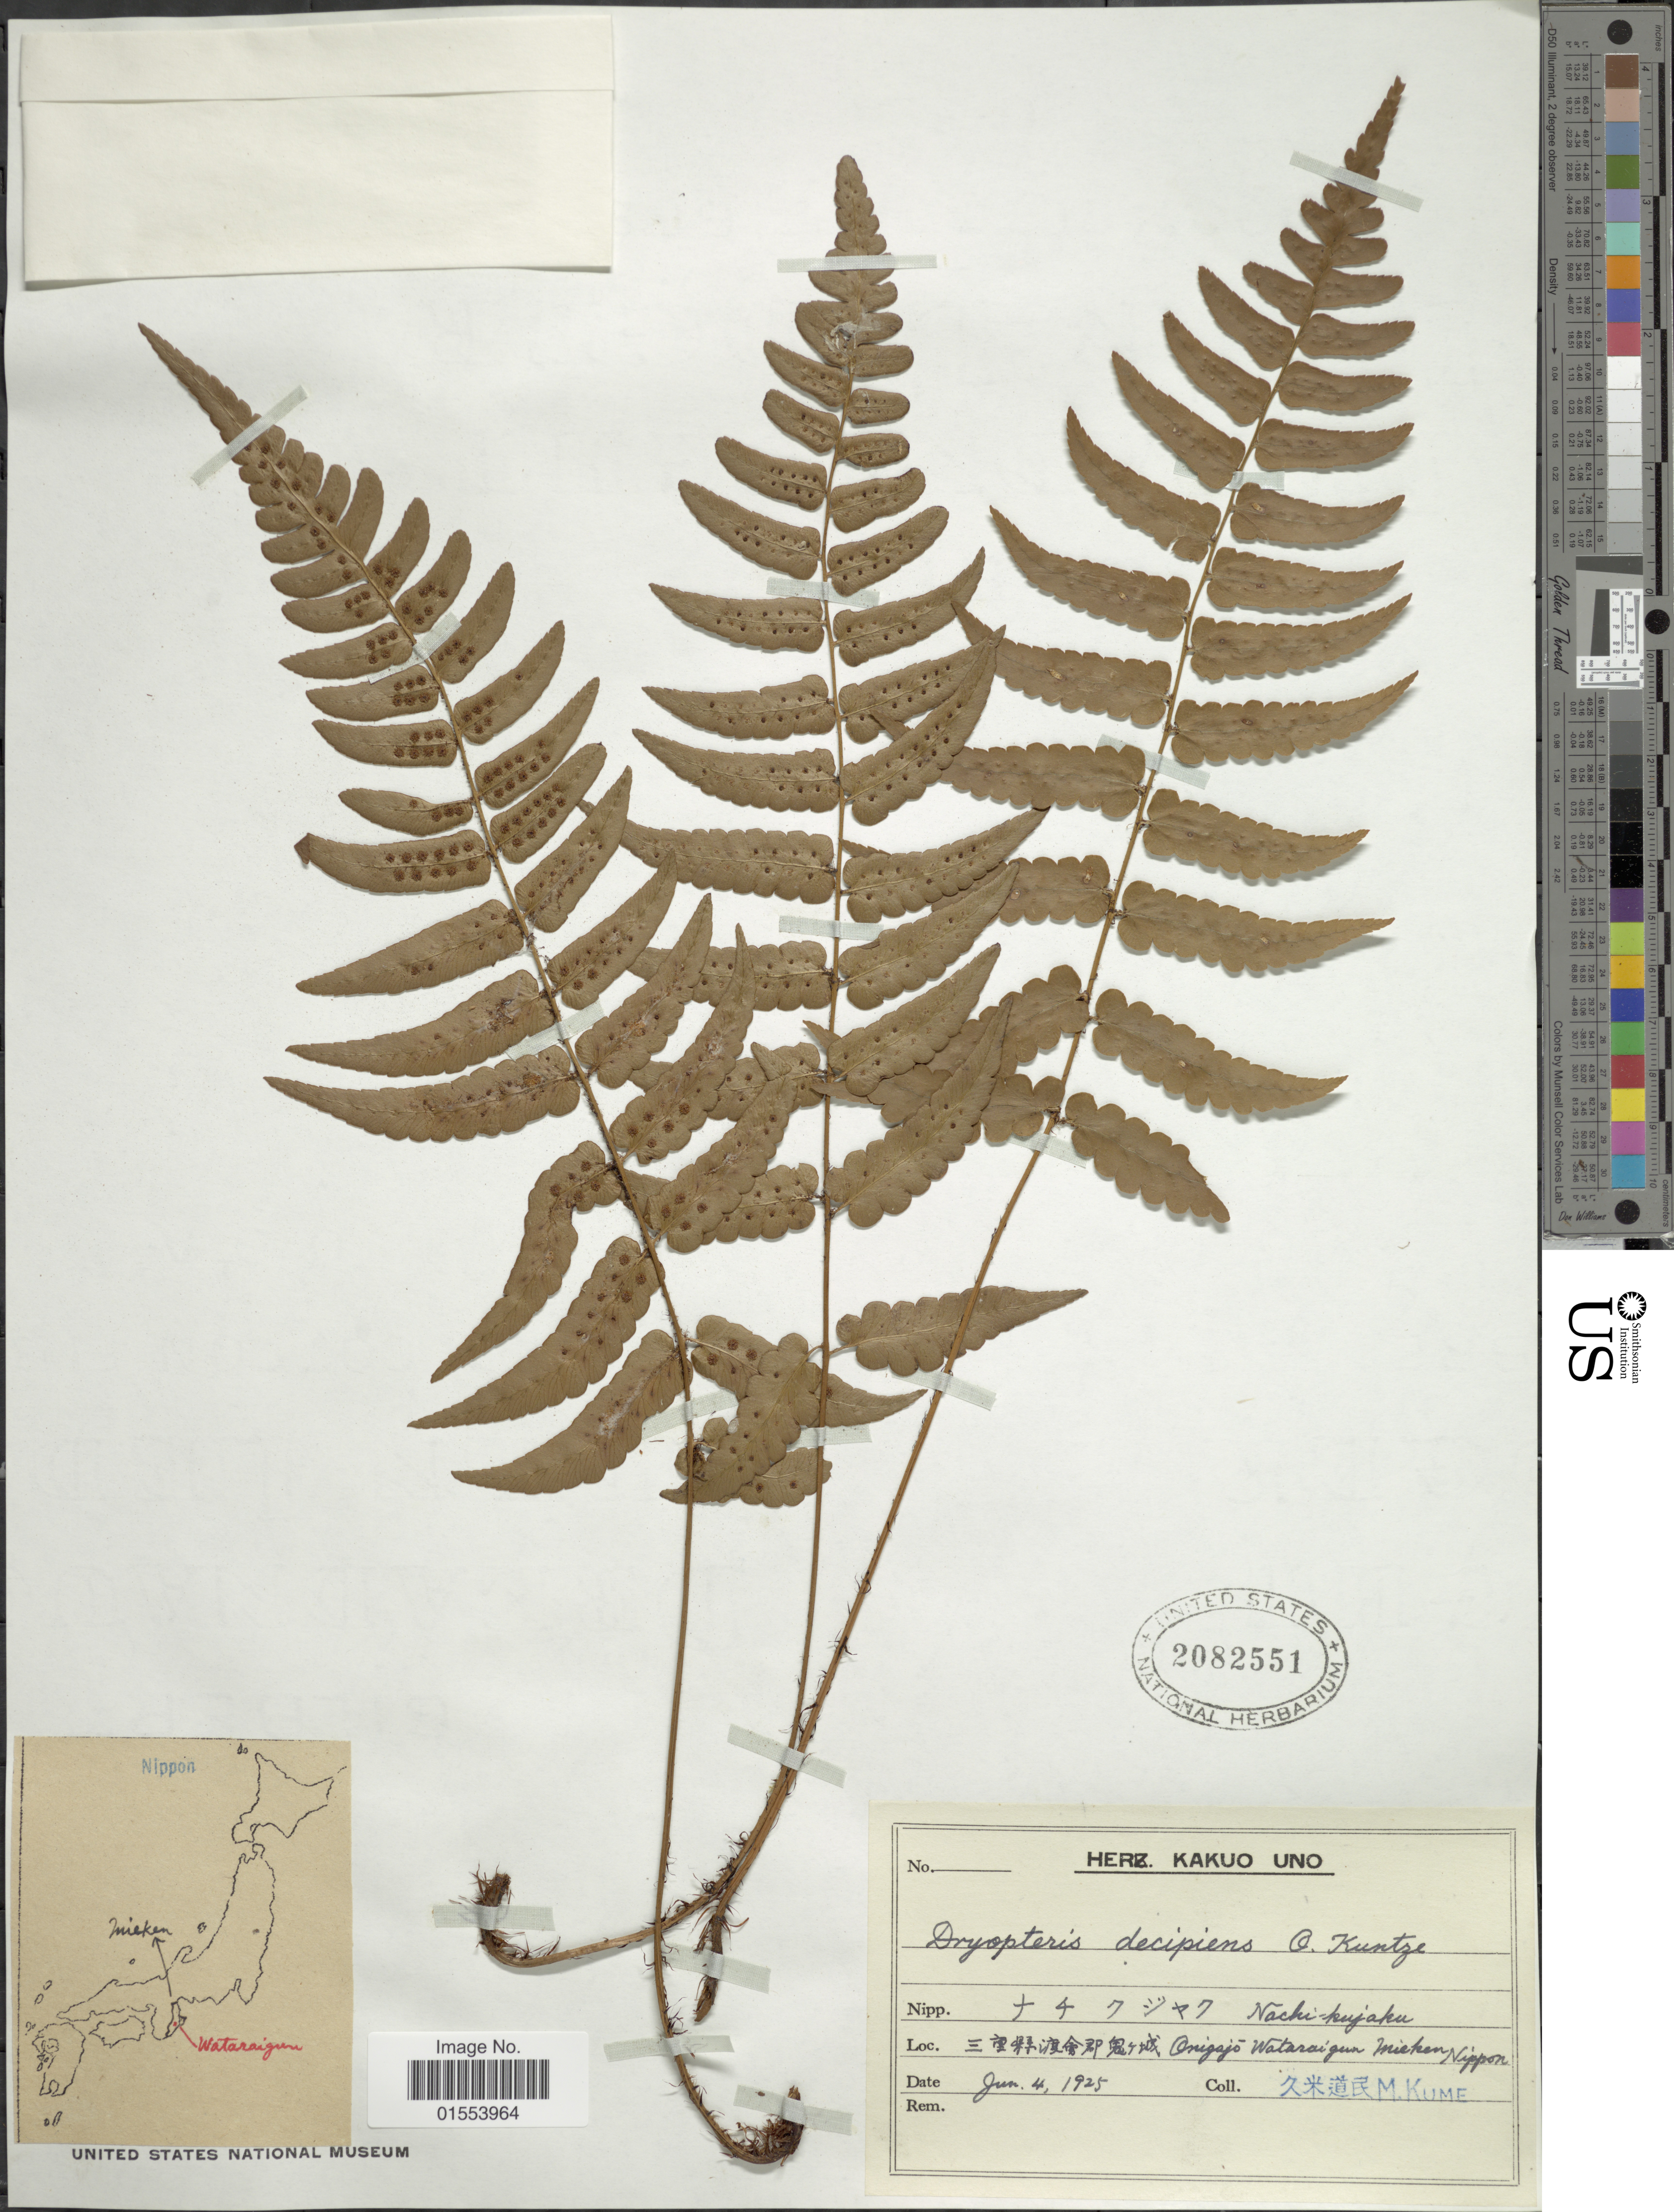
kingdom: Plantae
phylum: Tracheophyta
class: Polypodiopsida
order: Polypodiales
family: Dryopteridaceae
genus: Dryopteris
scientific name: Dryopteris decipiens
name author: (Hook.) Kuntze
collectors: M. Kume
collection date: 1925-06-04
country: Japan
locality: Onigajo Wataraigun Mieken Nippon.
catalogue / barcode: US 2082551